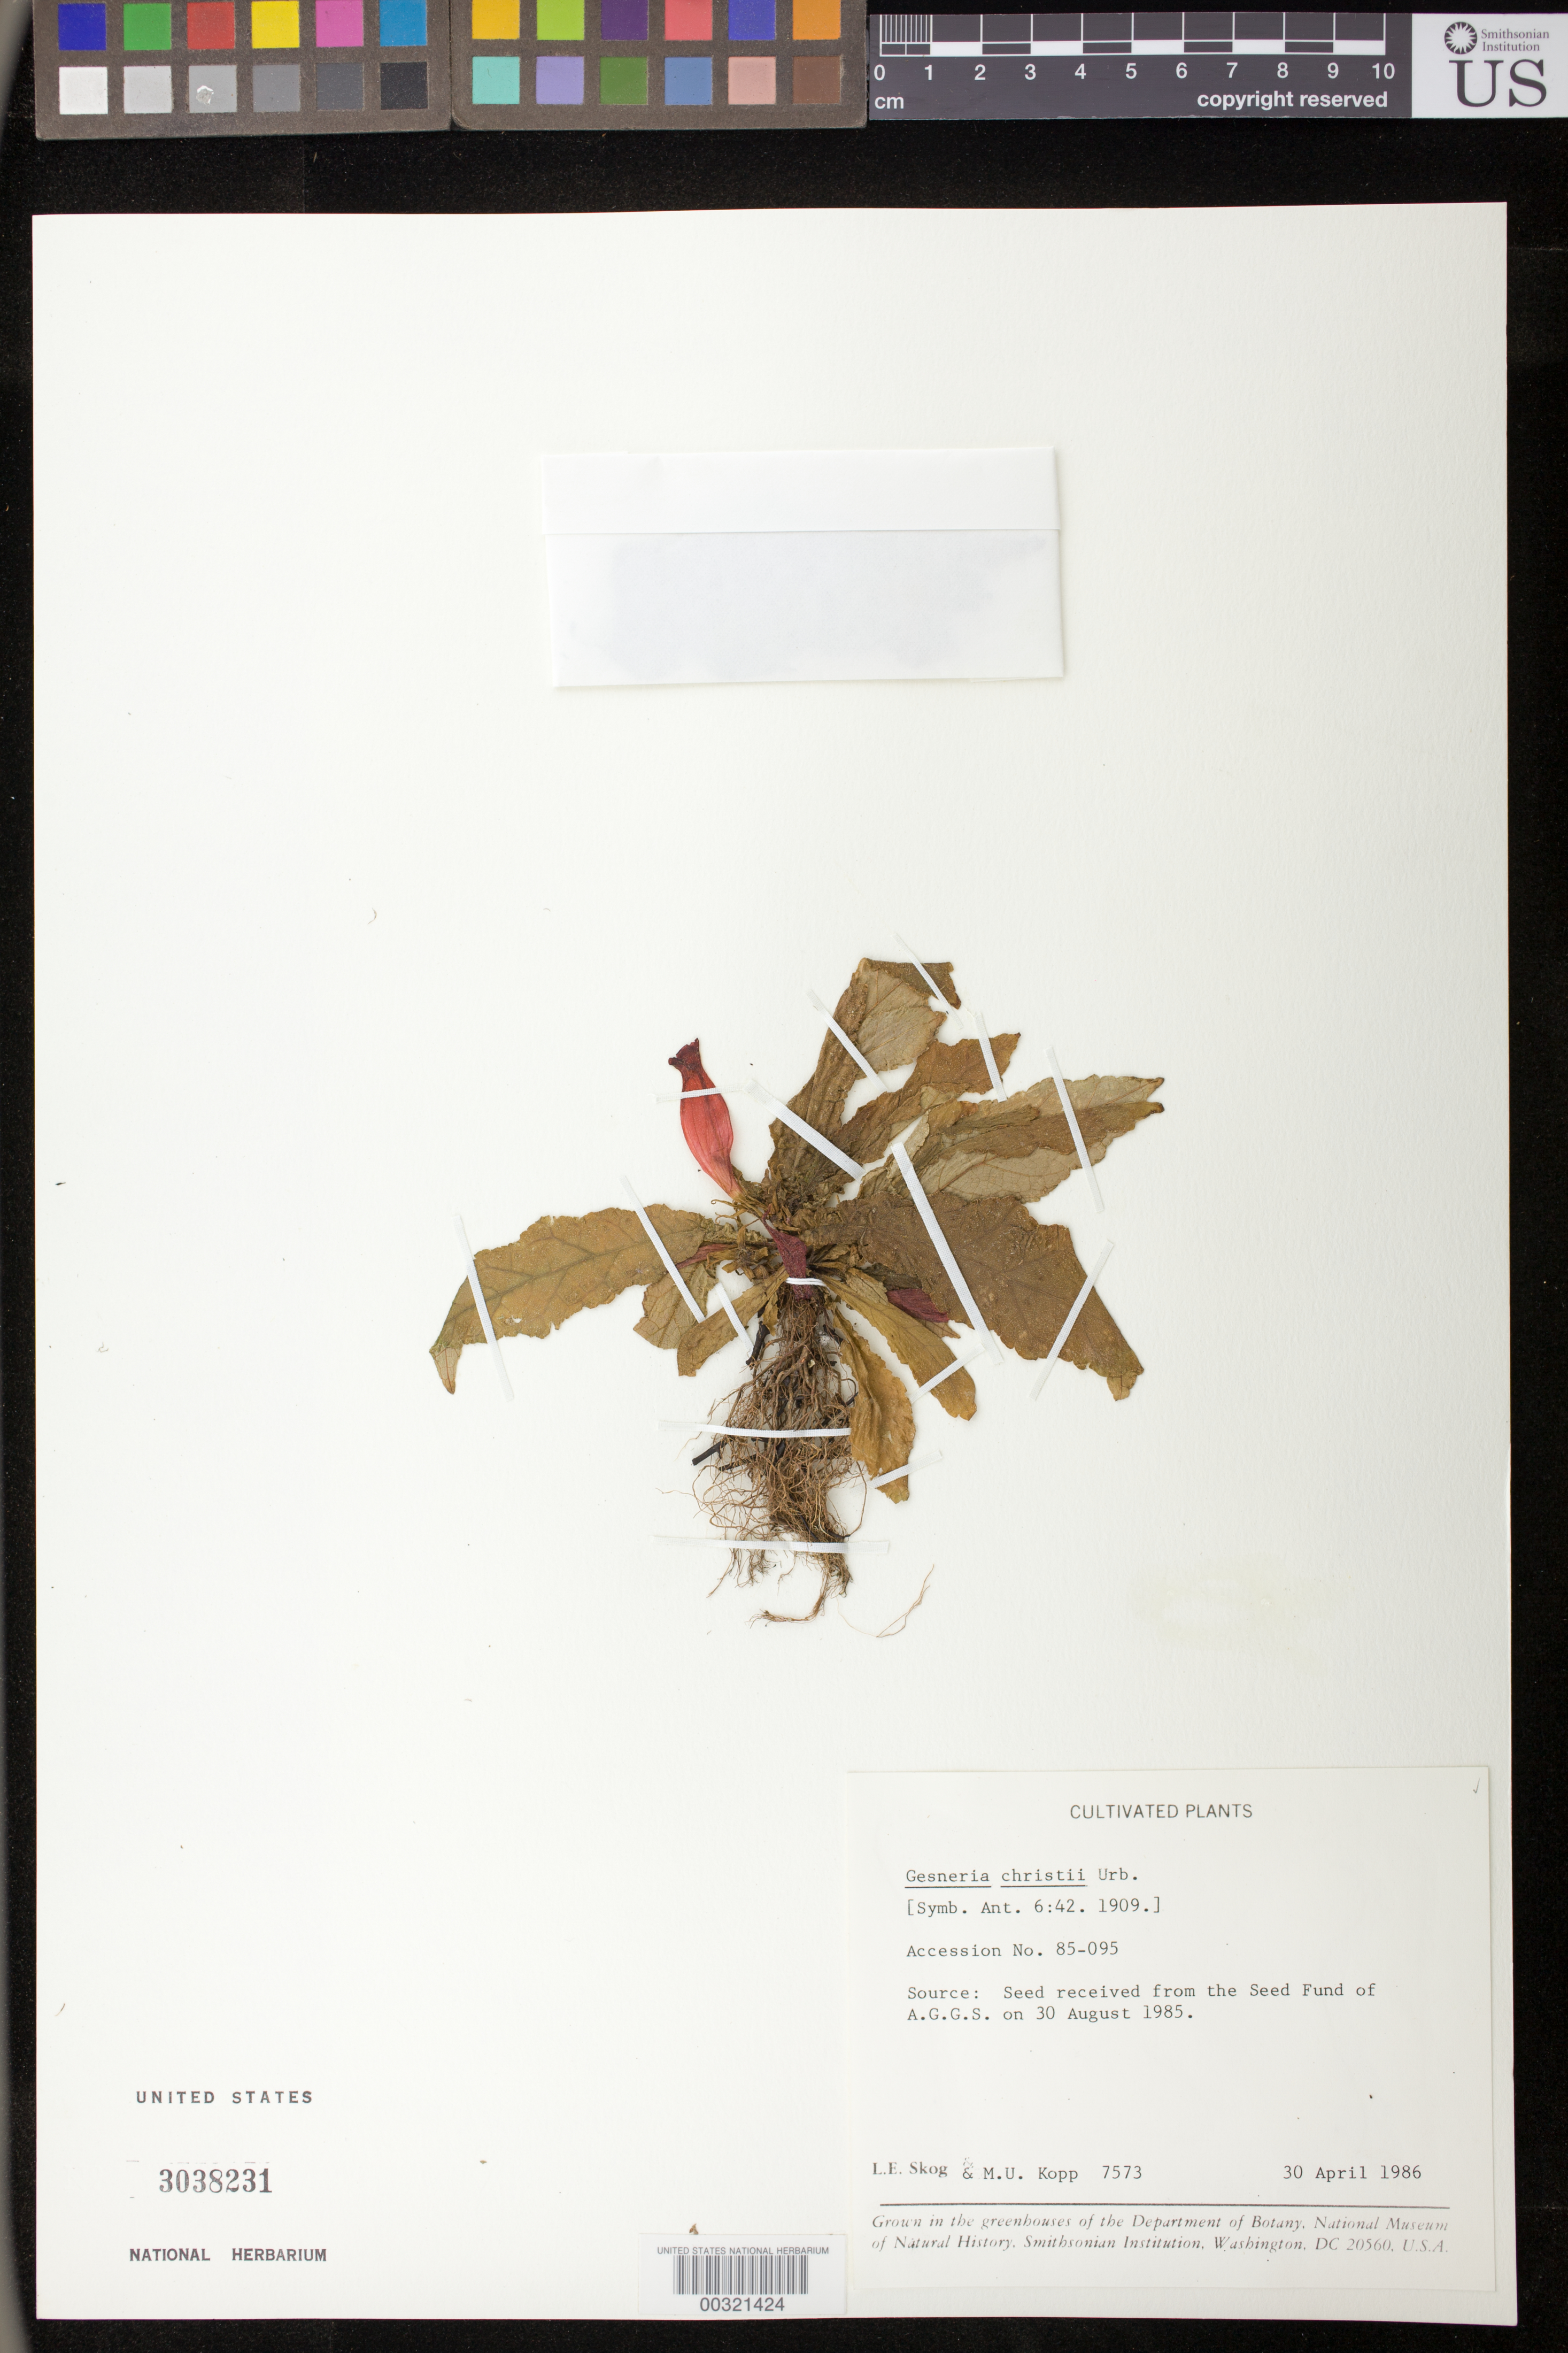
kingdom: Plantae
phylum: Tracheophyta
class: Magnoliopsida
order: Lamiales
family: Gesneriaceae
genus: Gesneria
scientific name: Gesneria christii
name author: Urb.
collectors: L. E. Skog & M. U. Kopp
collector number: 7573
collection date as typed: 30 Apr 1986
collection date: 1986-04-30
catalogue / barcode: US 3038231